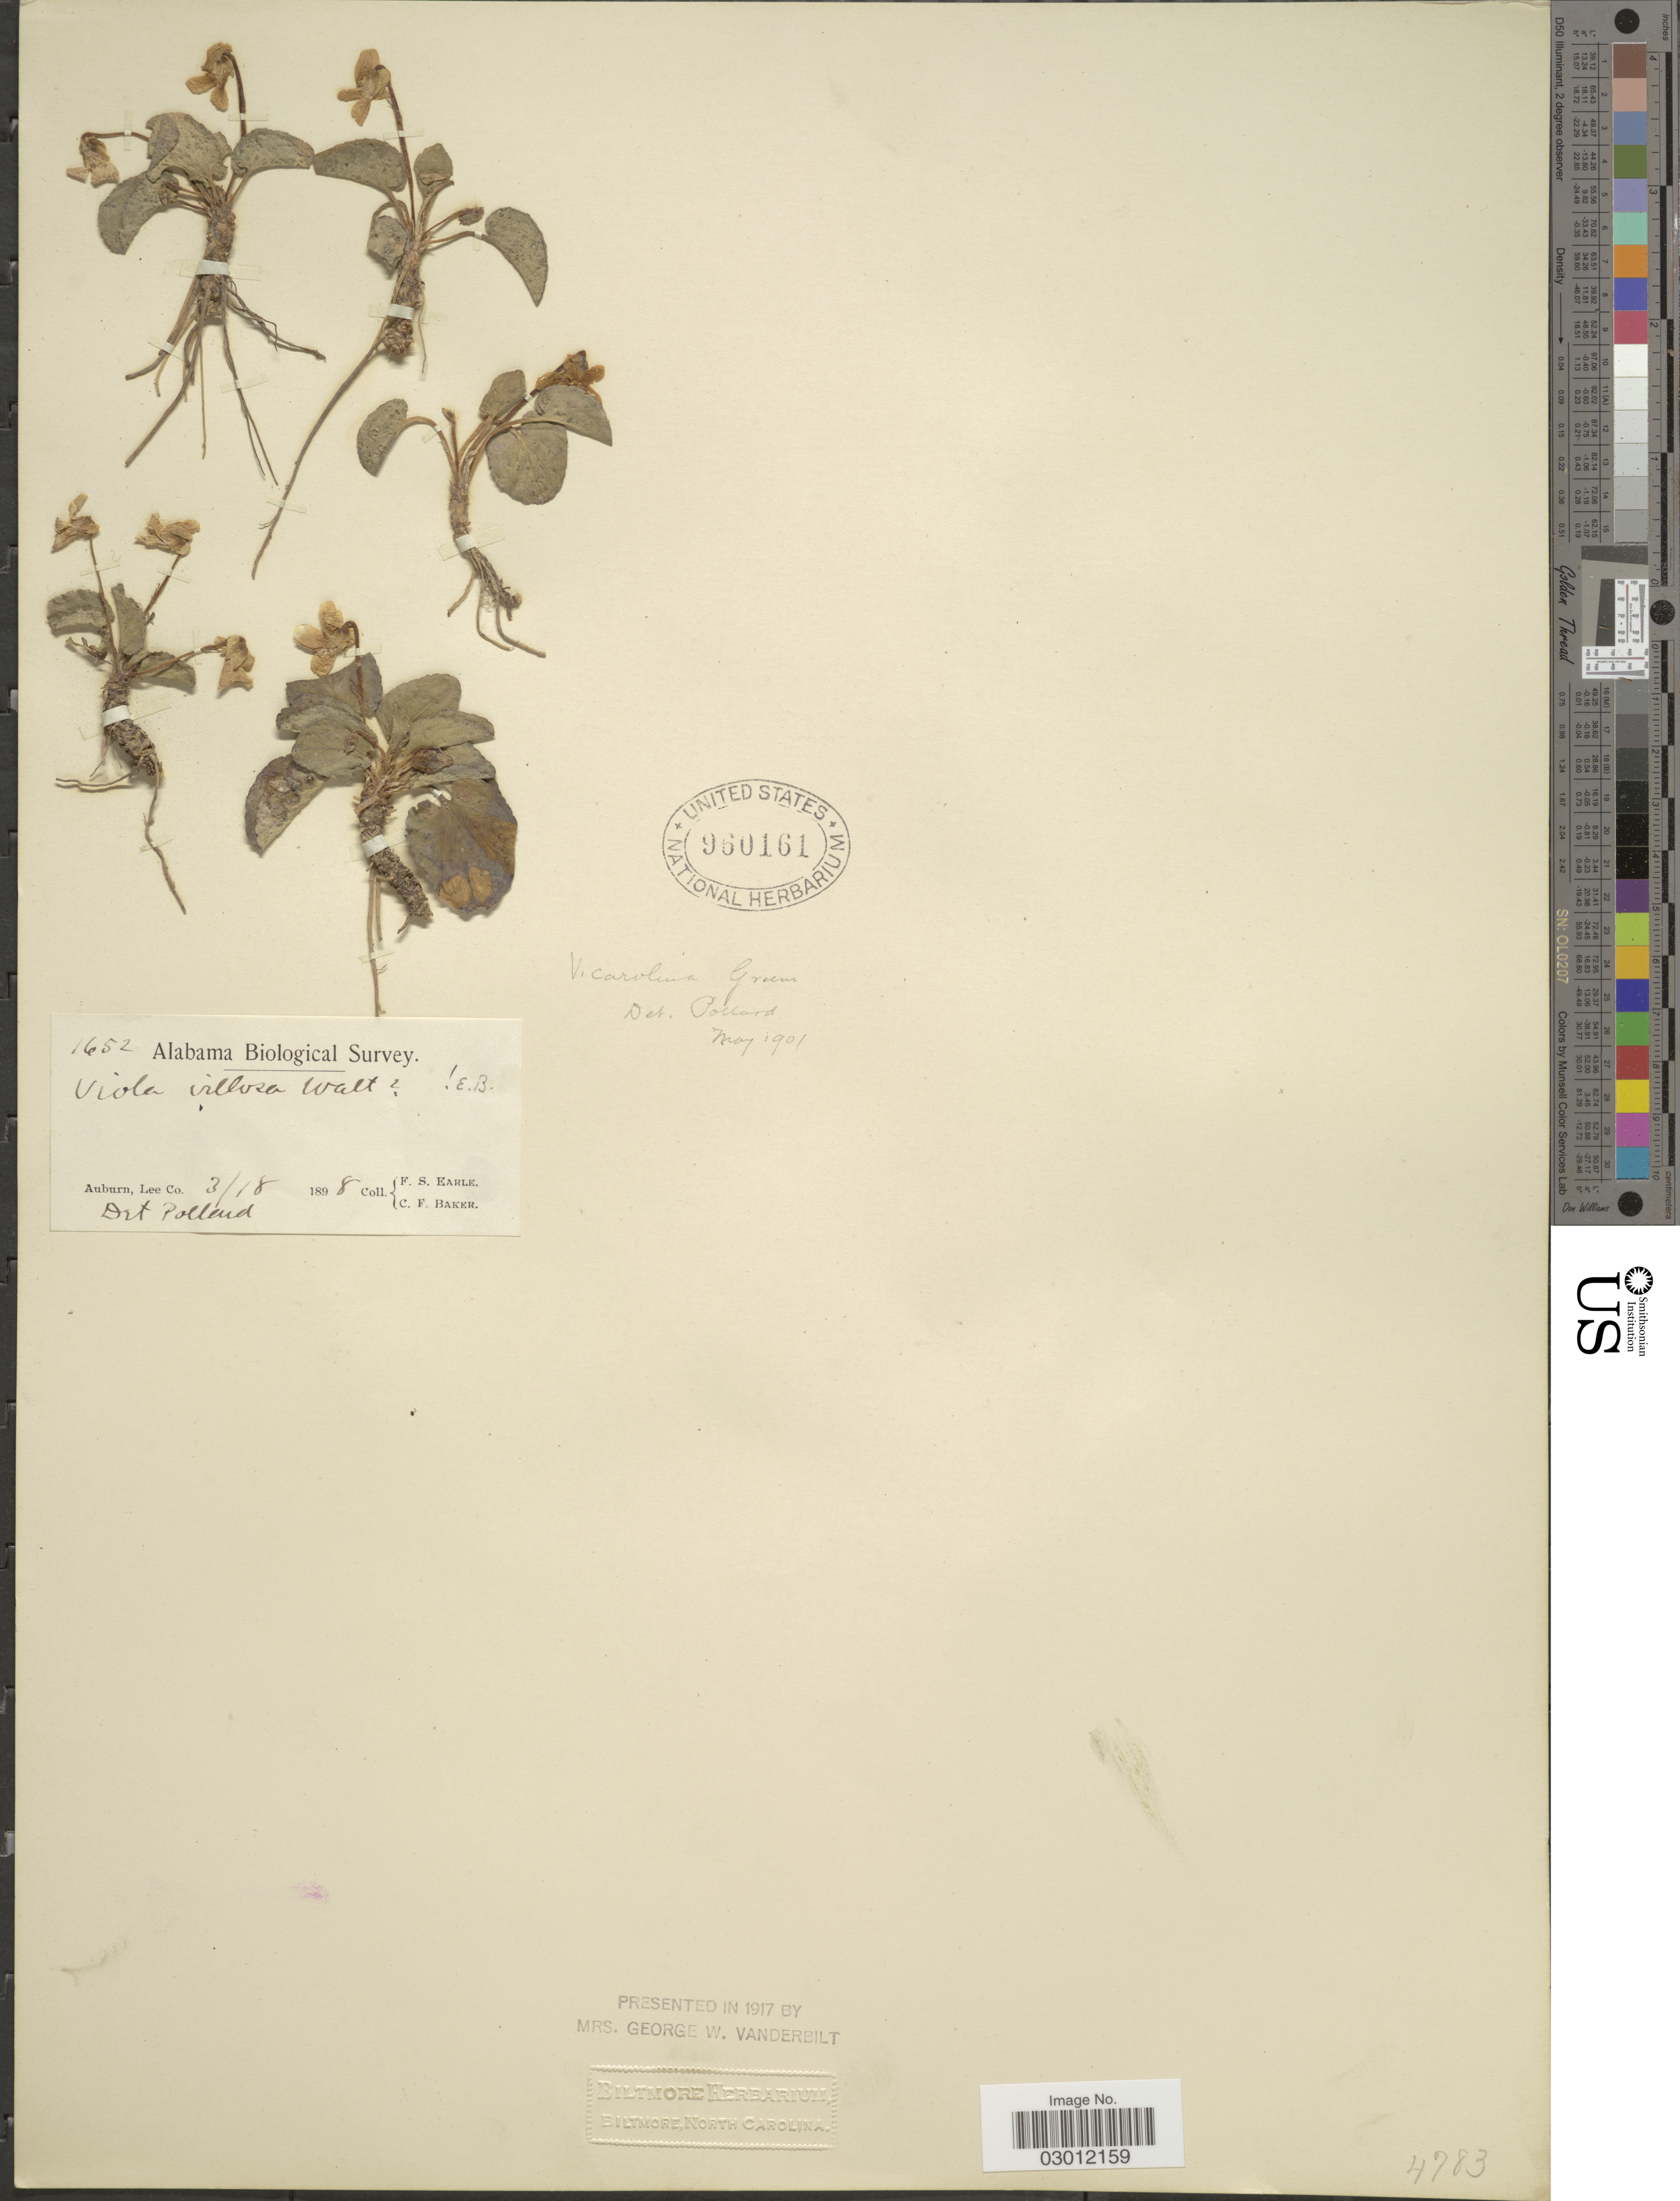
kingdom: Plantae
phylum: Tracheophyta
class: Magnoliopsida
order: Malpighiales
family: Violaceae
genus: Viola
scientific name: Viola carolina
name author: Greene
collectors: F. S. Earle & C. F. Baker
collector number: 1652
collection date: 1898-03-18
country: United States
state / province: Alabama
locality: Auburn, Lee Co.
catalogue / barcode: US 960161